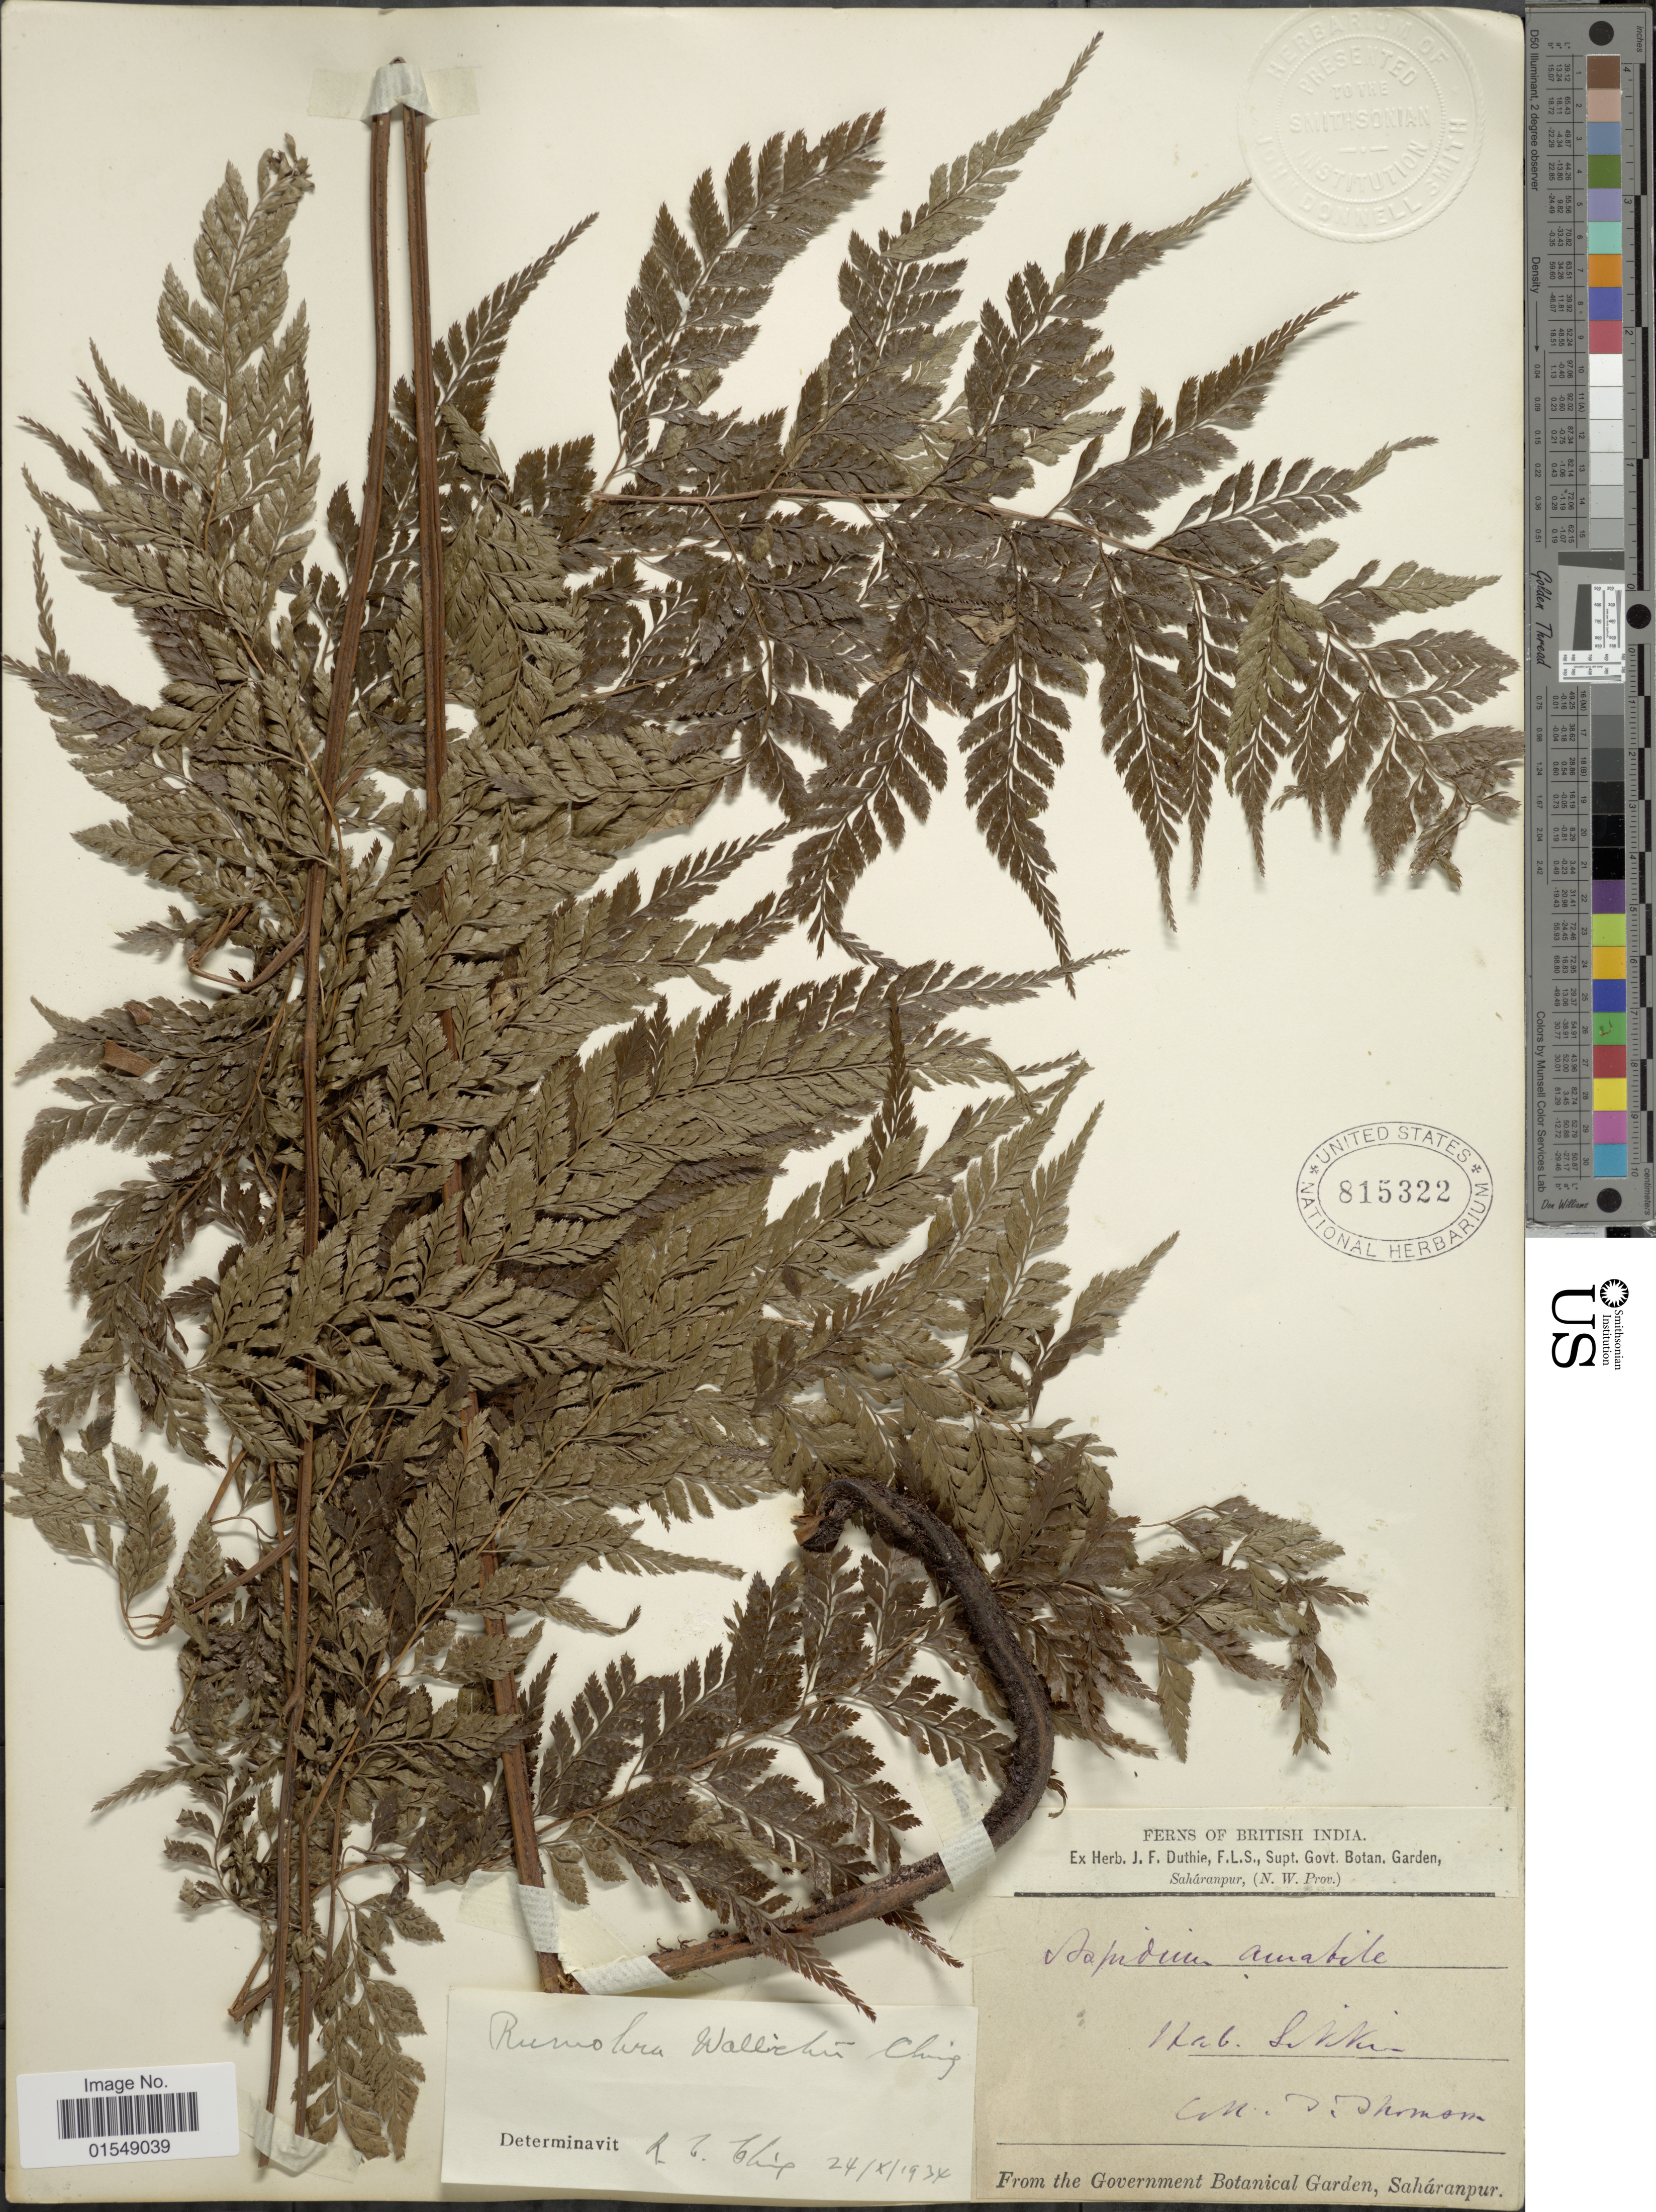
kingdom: Plantae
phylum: Tracheophyta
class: Polypodiopsida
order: Polypodiales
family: Dryopteridaceae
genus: Arachniodes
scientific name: Arachniodes coniifolia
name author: (T. Moore) Ching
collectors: T. Thomson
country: India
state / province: Sikkim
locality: British India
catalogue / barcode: US 815322